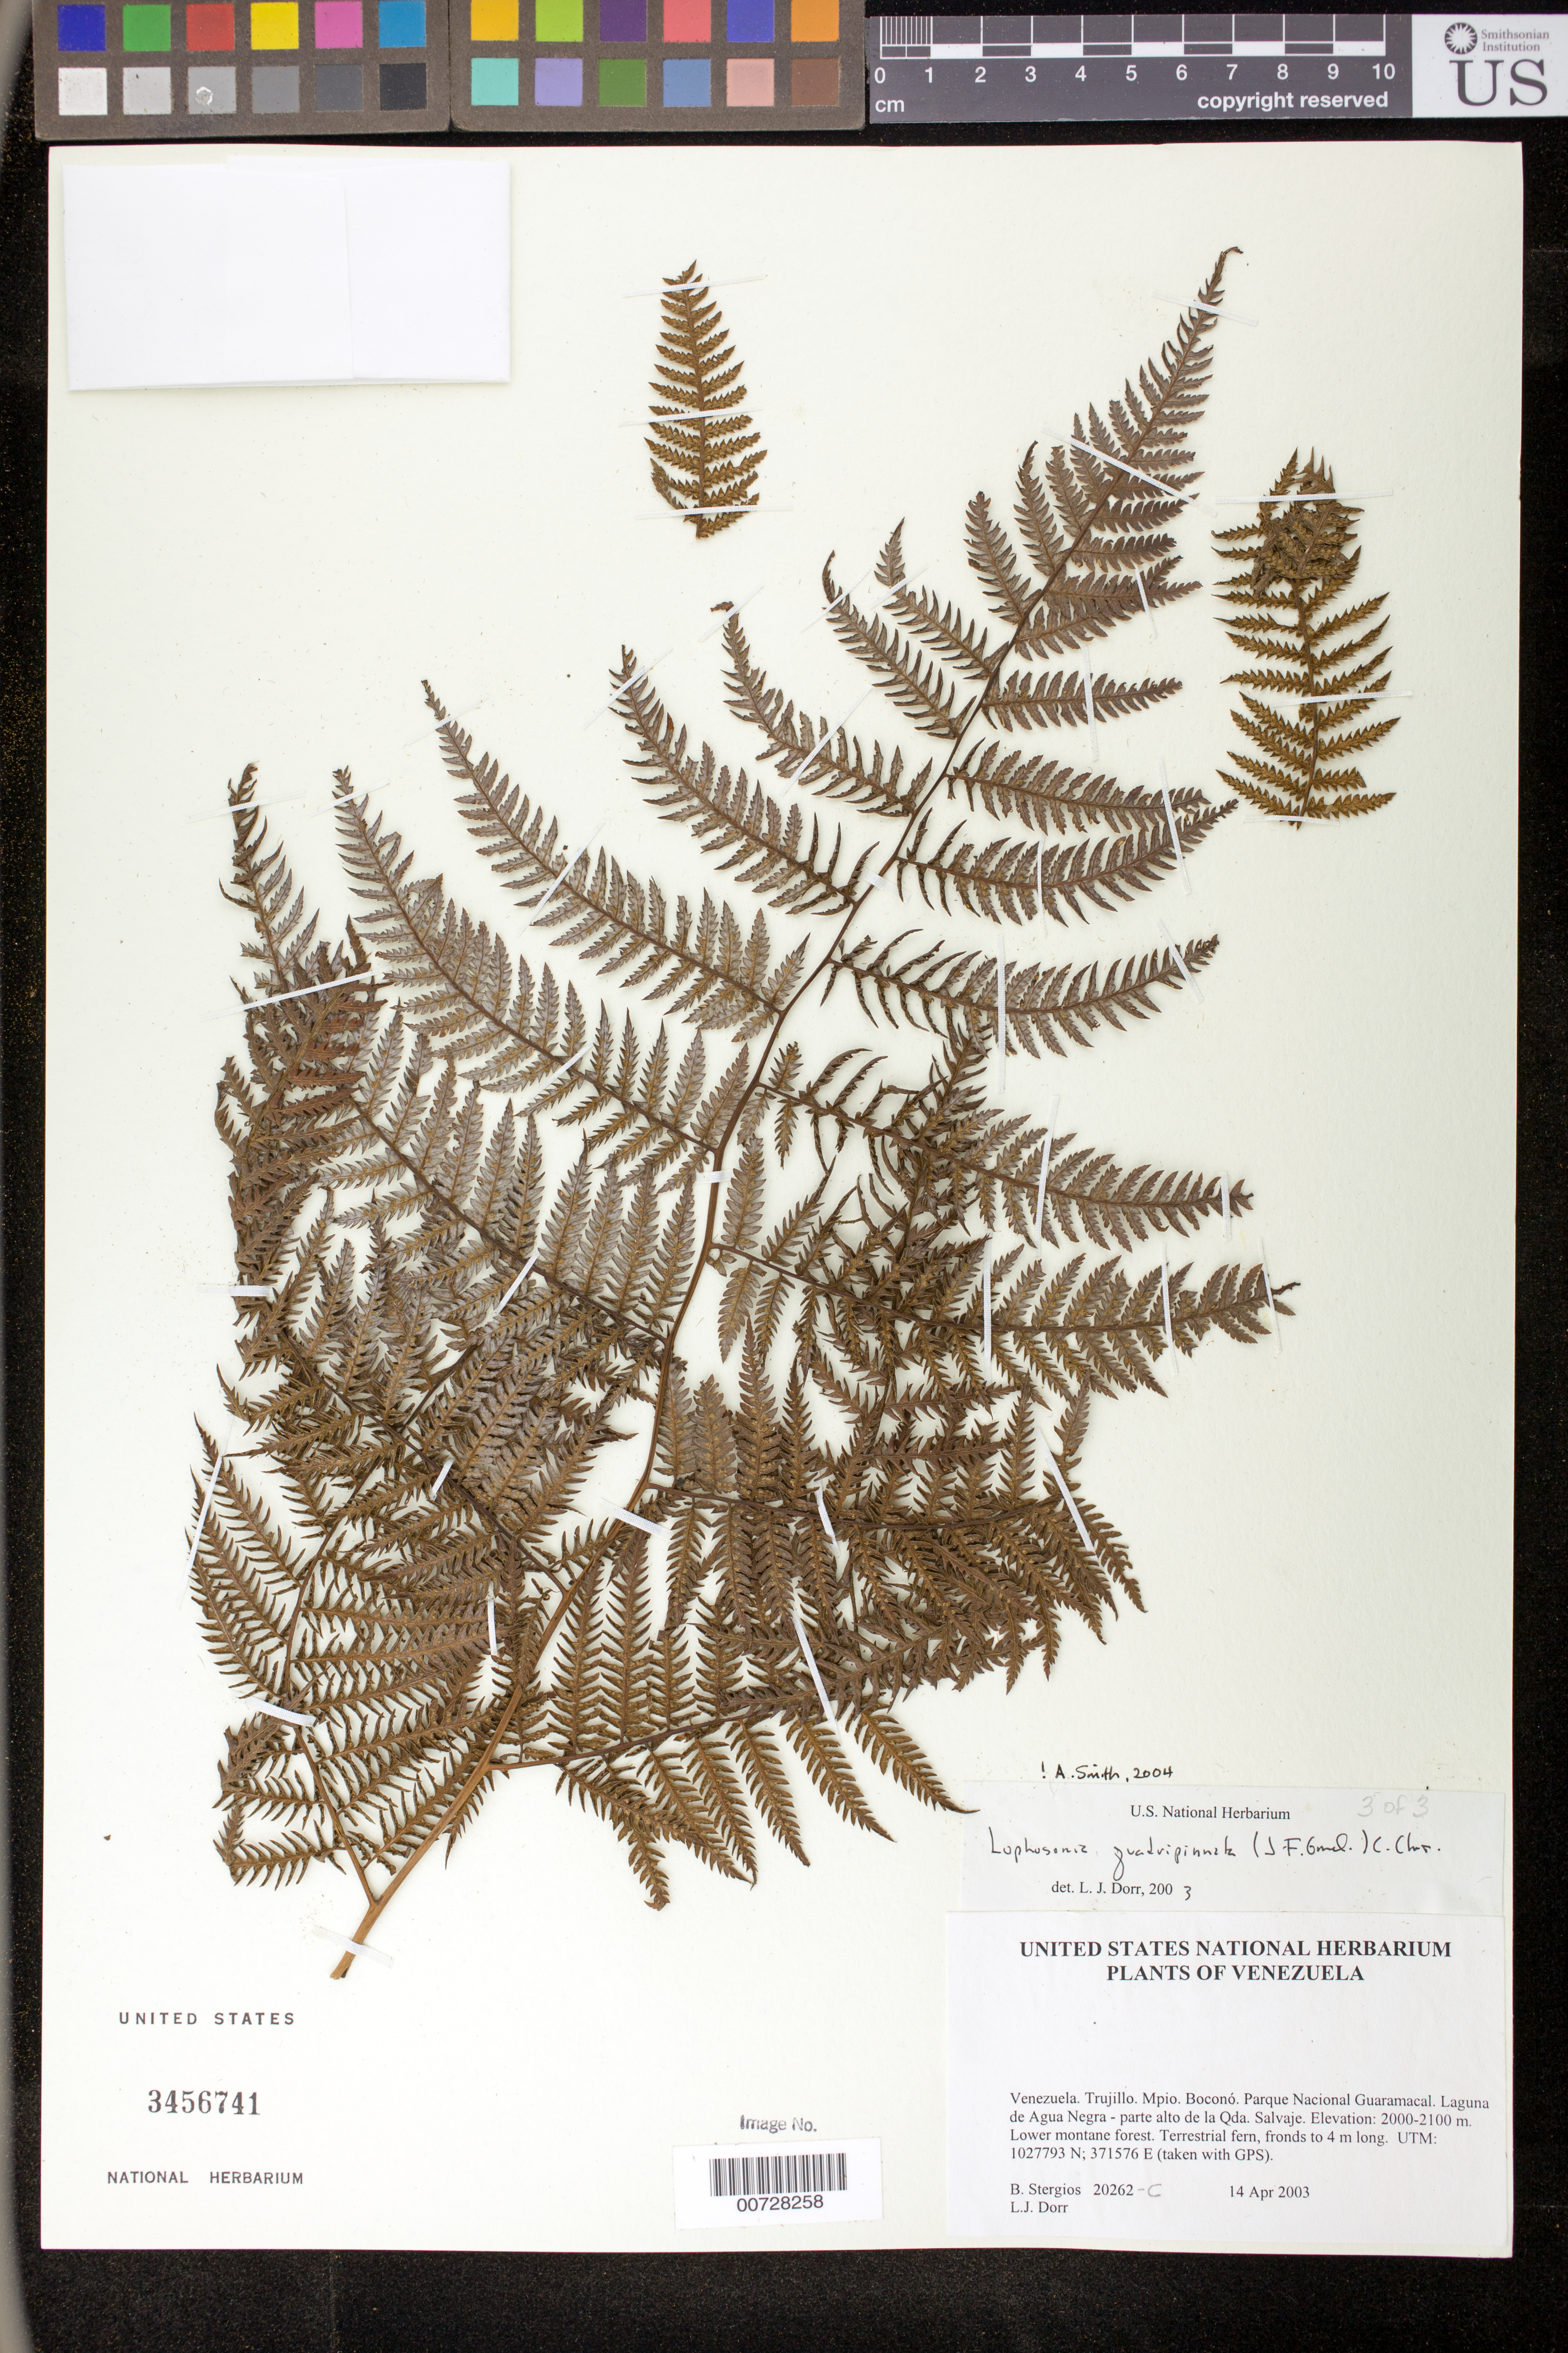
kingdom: Plantae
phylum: Tracheophyta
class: Polypodiopsida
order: Cyatheales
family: Dicksoniaceae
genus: Lophosoria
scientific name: Lophosoria quadripinnata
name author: (J.F. Gmel.) C. Chr.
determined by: Dorr, L. J., (BOT), Smithsonian Institution - National Museum of Natural History (UNITED STATES)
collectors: B. G. Stergios & L. J. Dorr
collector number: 20262c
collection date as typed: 14 Apr 2003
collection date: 2003-04-14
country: Venezuela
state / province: Trujillo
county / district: Boconó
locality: Parque Nacional Guaramacal. Laguna de Agua Negra - parte alto de la Qda. Salvaje.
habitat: Lower montane forest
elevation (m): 2000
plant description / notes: PORT, US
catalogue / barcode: US 3456741